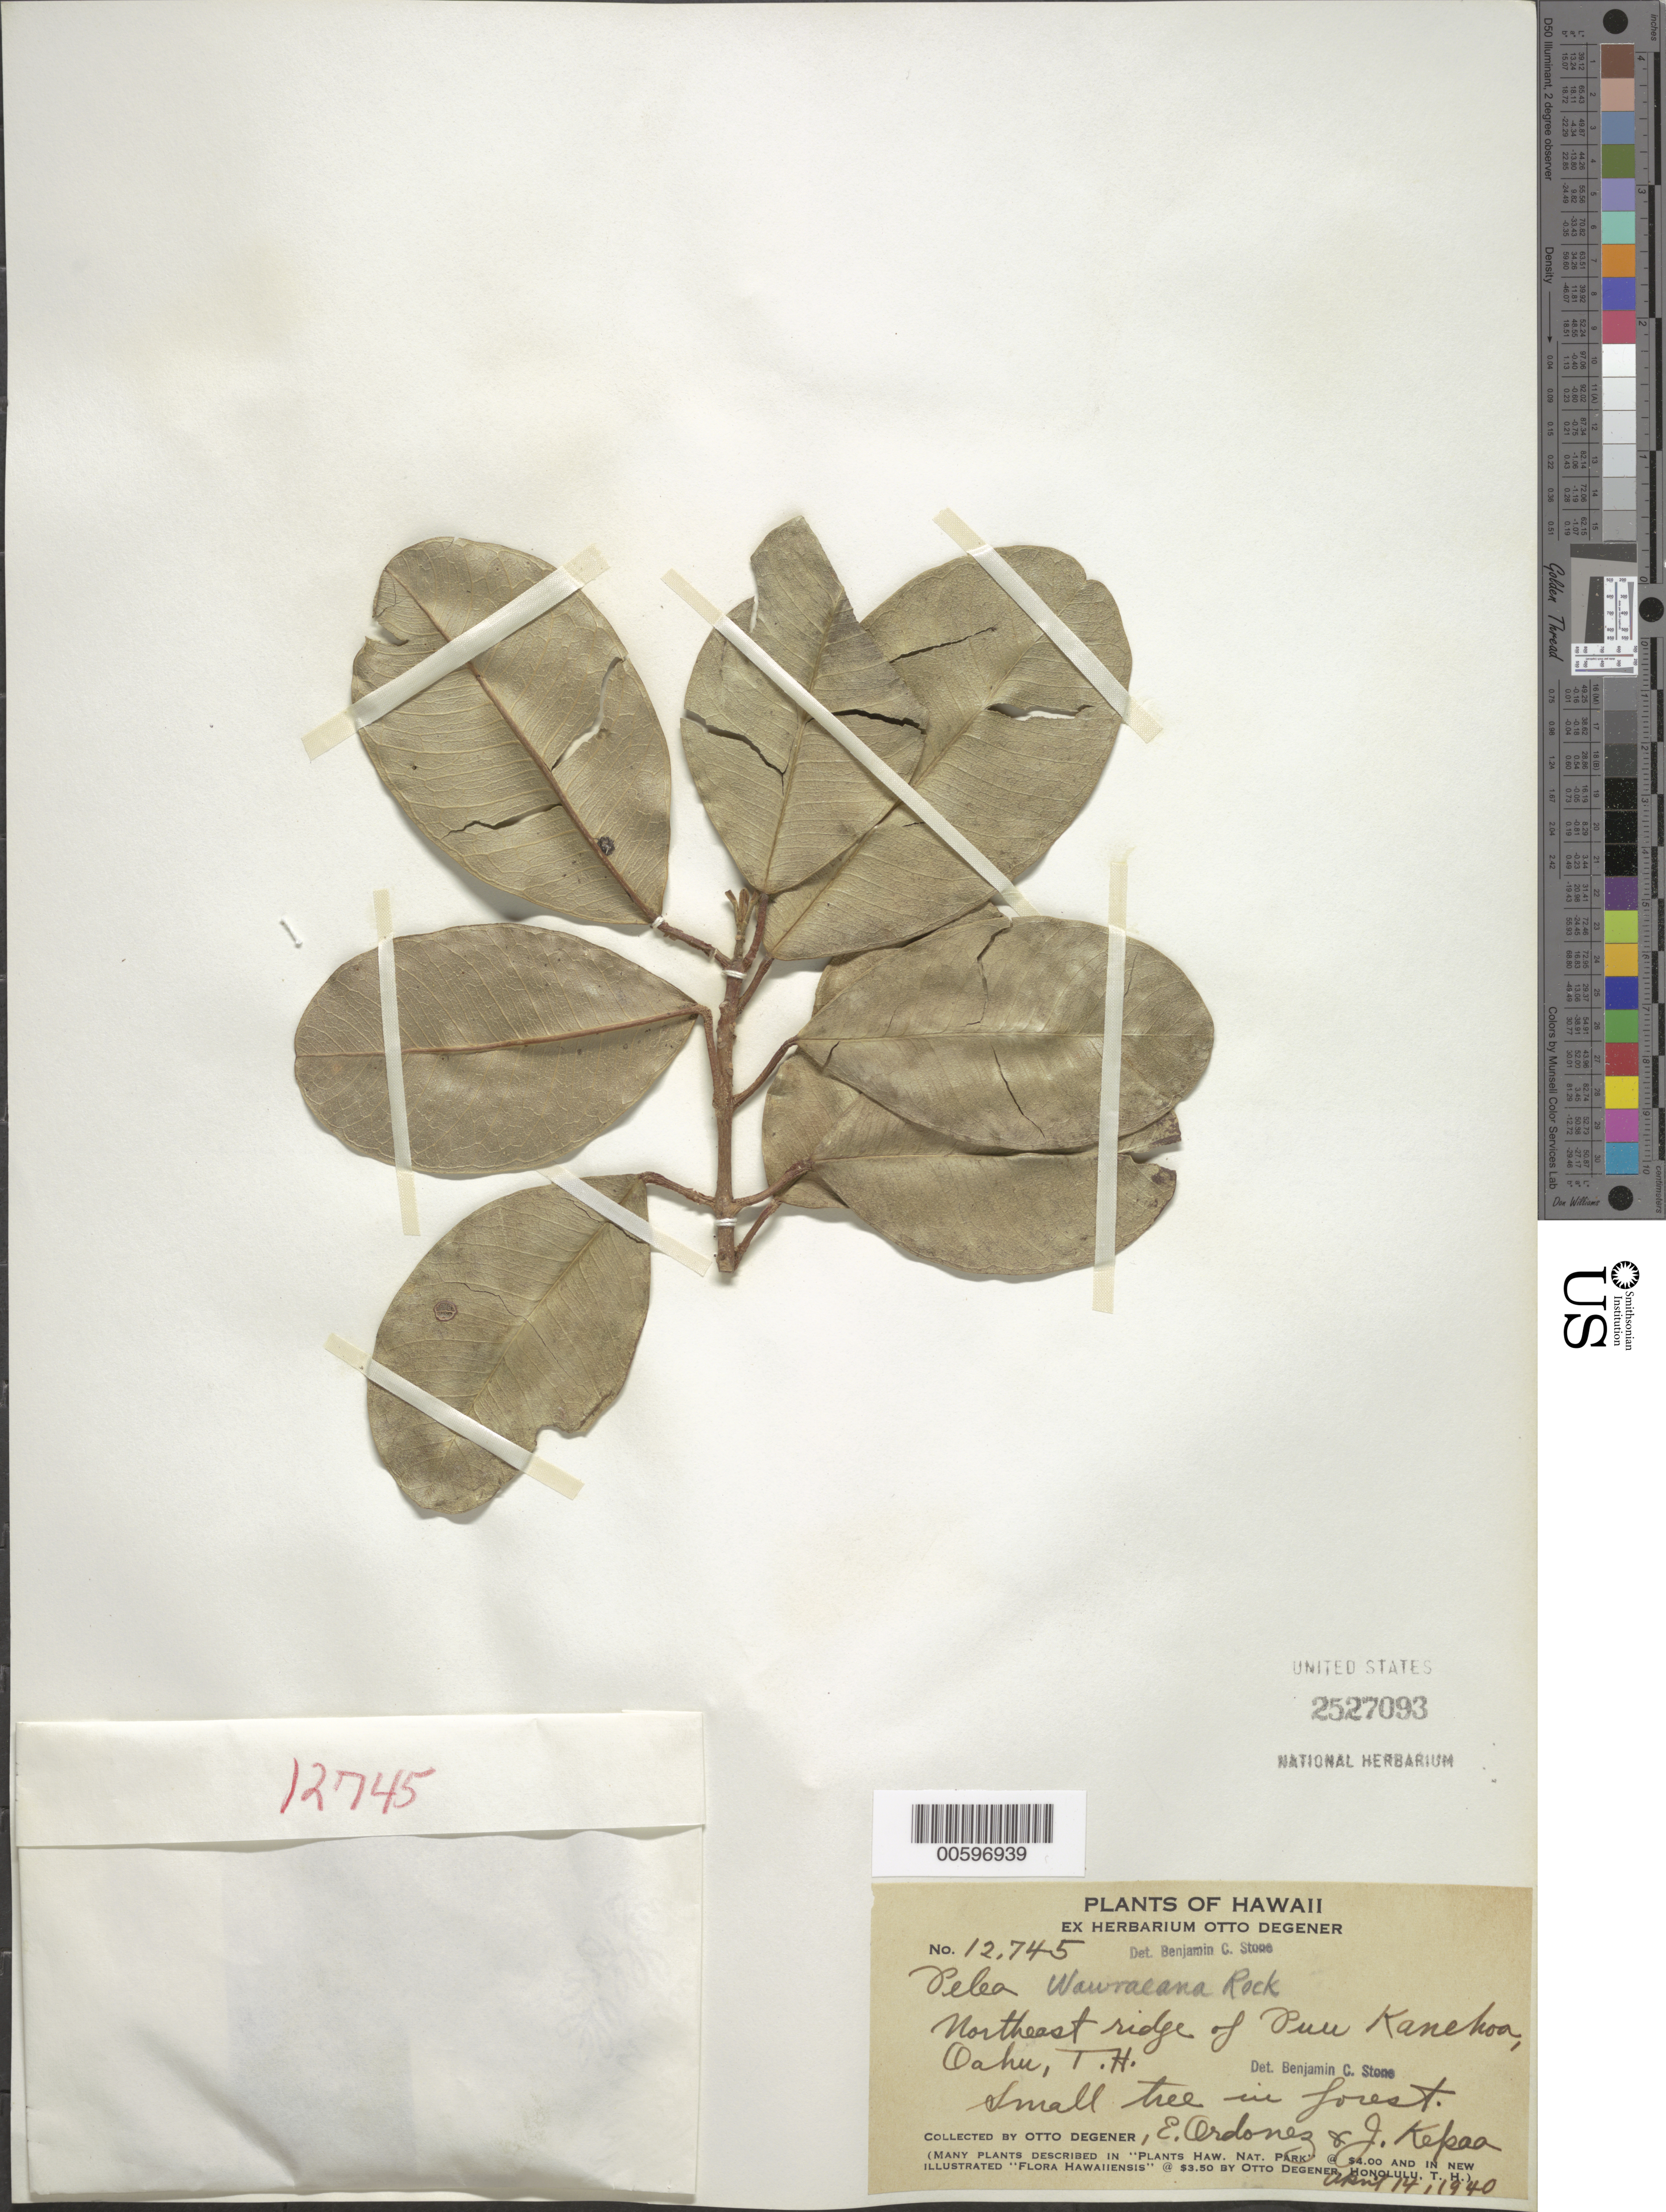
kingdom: Plantae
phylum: Tracheophyta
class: Magnoliopsida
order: Sapindales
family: Rutaceae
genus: Melicope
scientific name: Melicope wawraeana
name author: (H. Lév.) T.G. Hartley & B.C. Stone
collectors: O. Degener, E. Ordonez & J. Kepaa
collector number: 12745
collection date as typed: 14 Apr 1940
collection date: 1940-04-14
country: United States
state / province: Hawaii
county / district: Honolulu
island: Oahu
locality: NE ridge of Puu Kanehoa.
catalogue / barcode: US 2527093